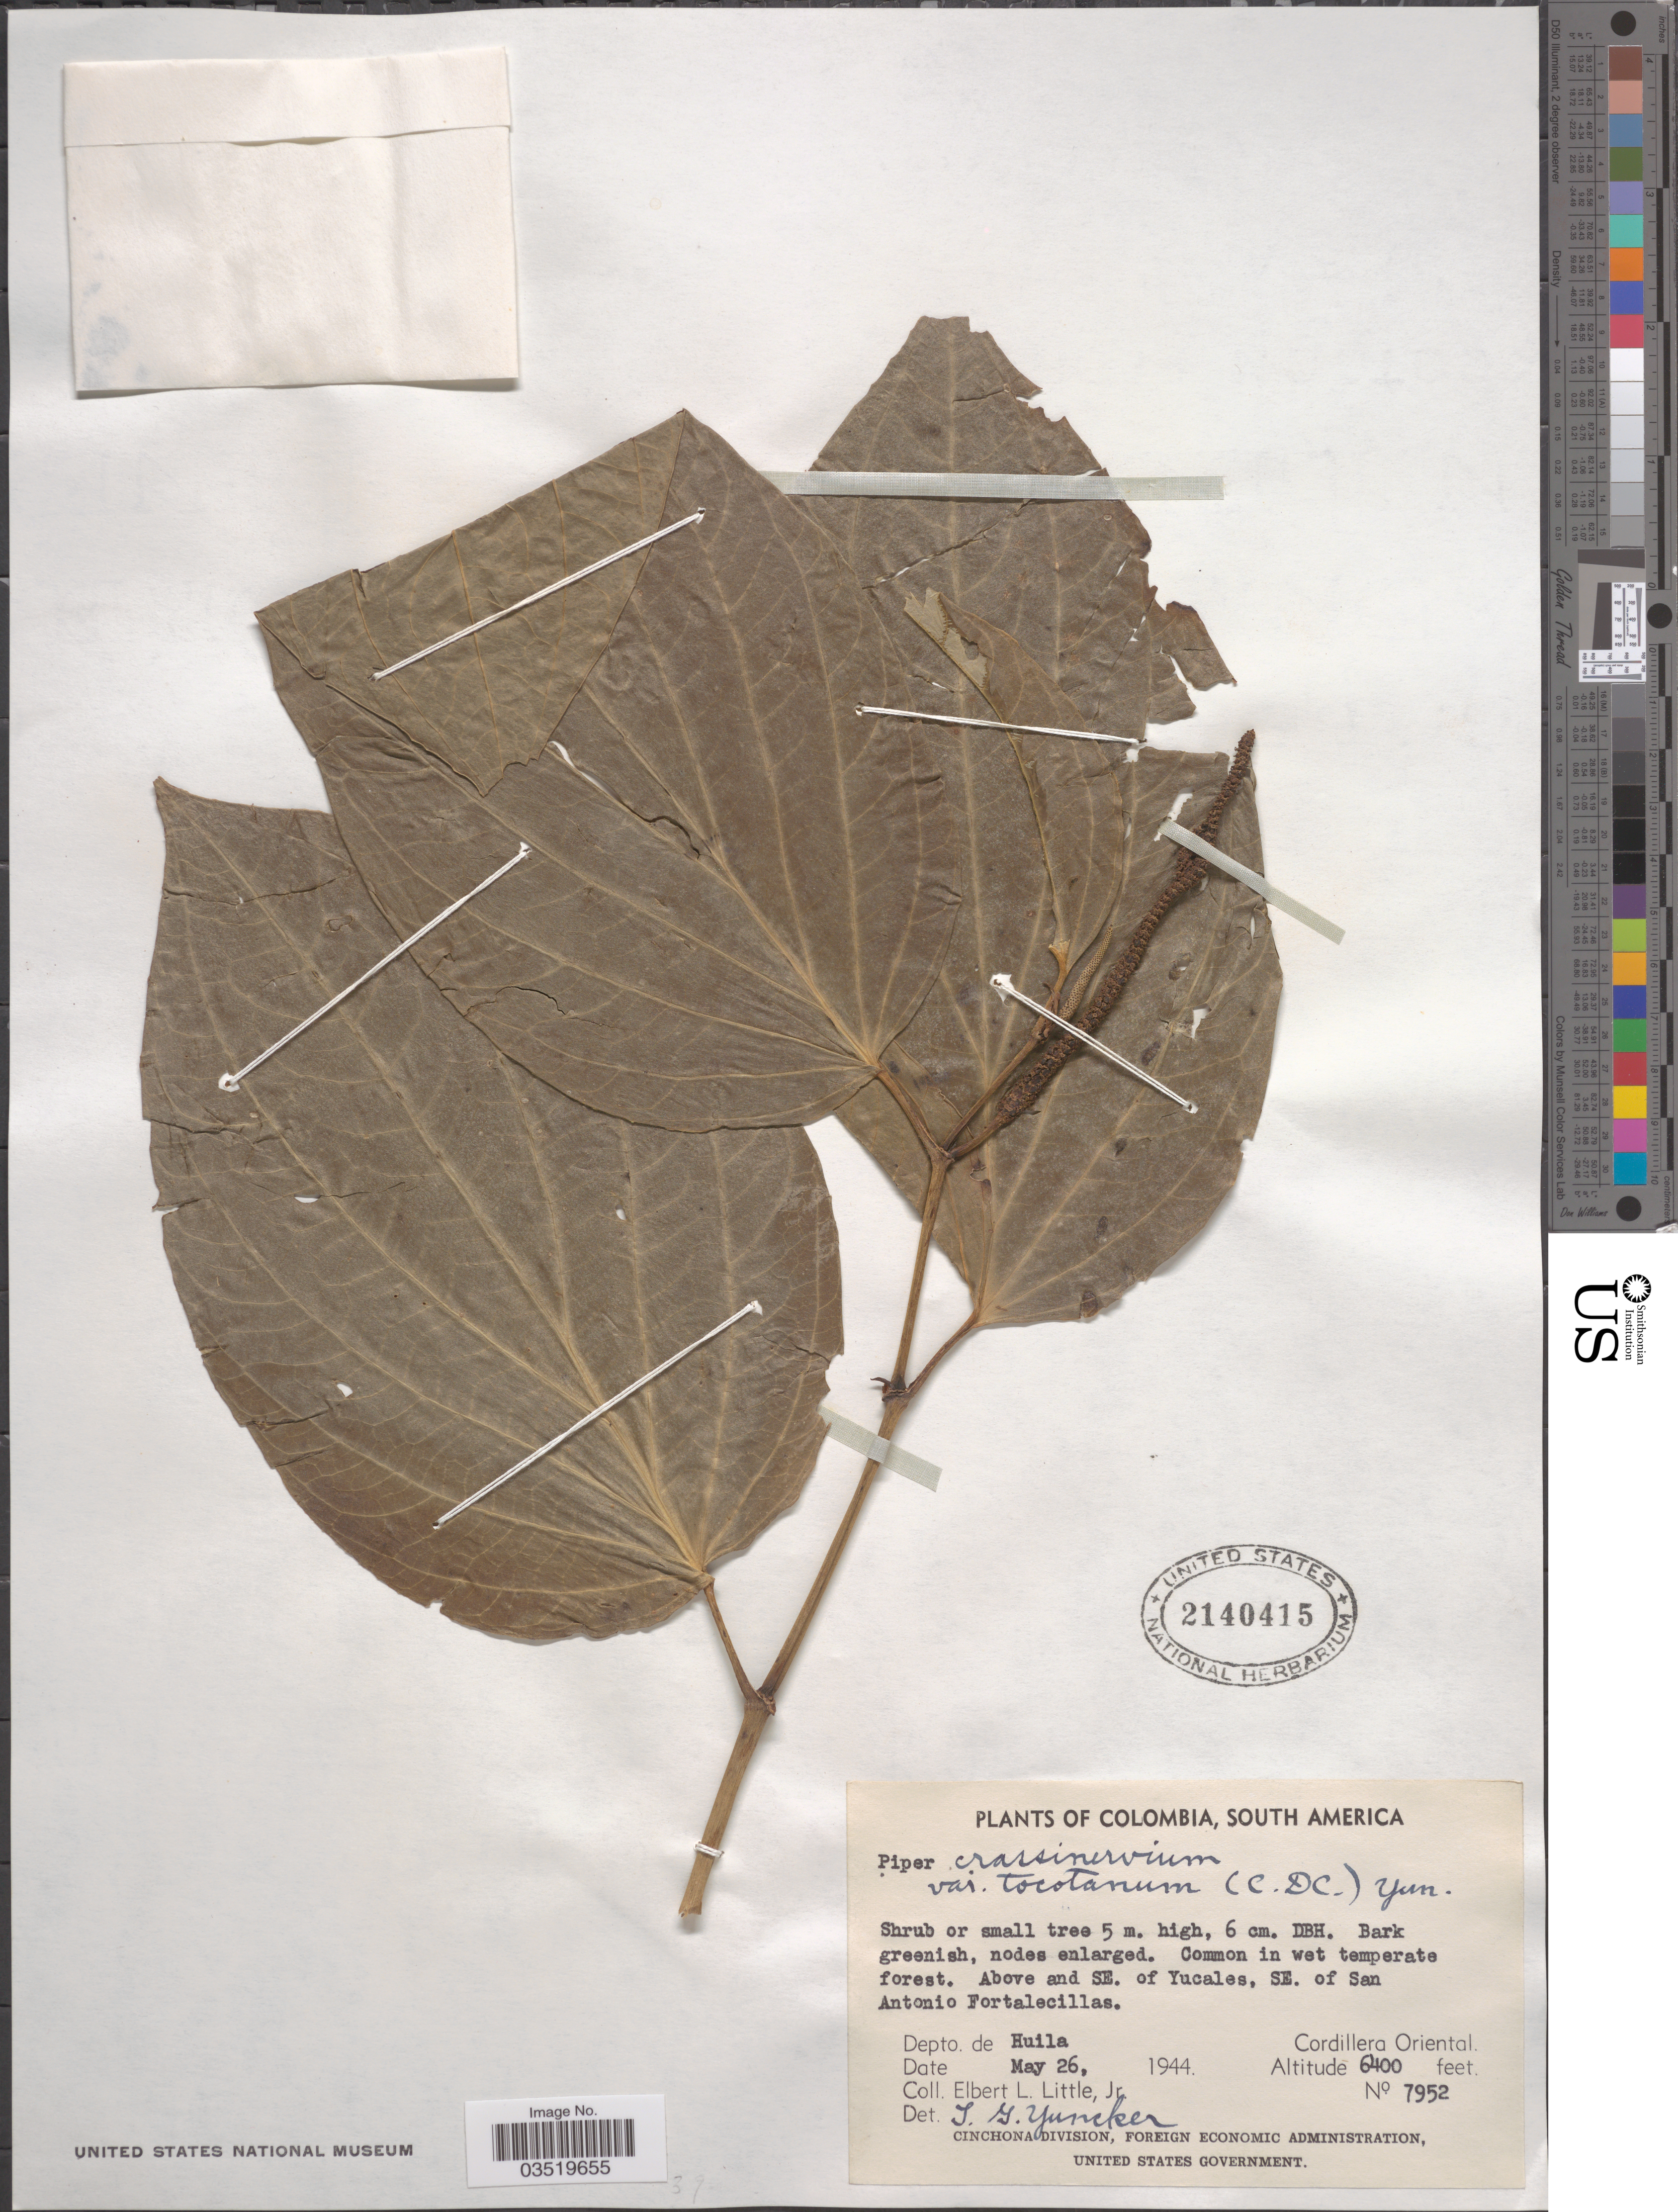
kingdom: Plantae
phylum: Tracheophyta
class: Magnoliopsida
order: Piperales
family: Piperaceae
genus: Piper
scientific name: Piper crassinervium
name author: Kunth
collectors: E. L. Little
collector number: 7952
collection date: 1944-05-26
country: Colombia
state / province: Huila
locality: Above and SE. of Yucales, SE. of San Antonio Fortalecillas. Depto. de Huila. Cordillera Oriental.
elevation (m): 1951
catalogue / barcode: US 2140415